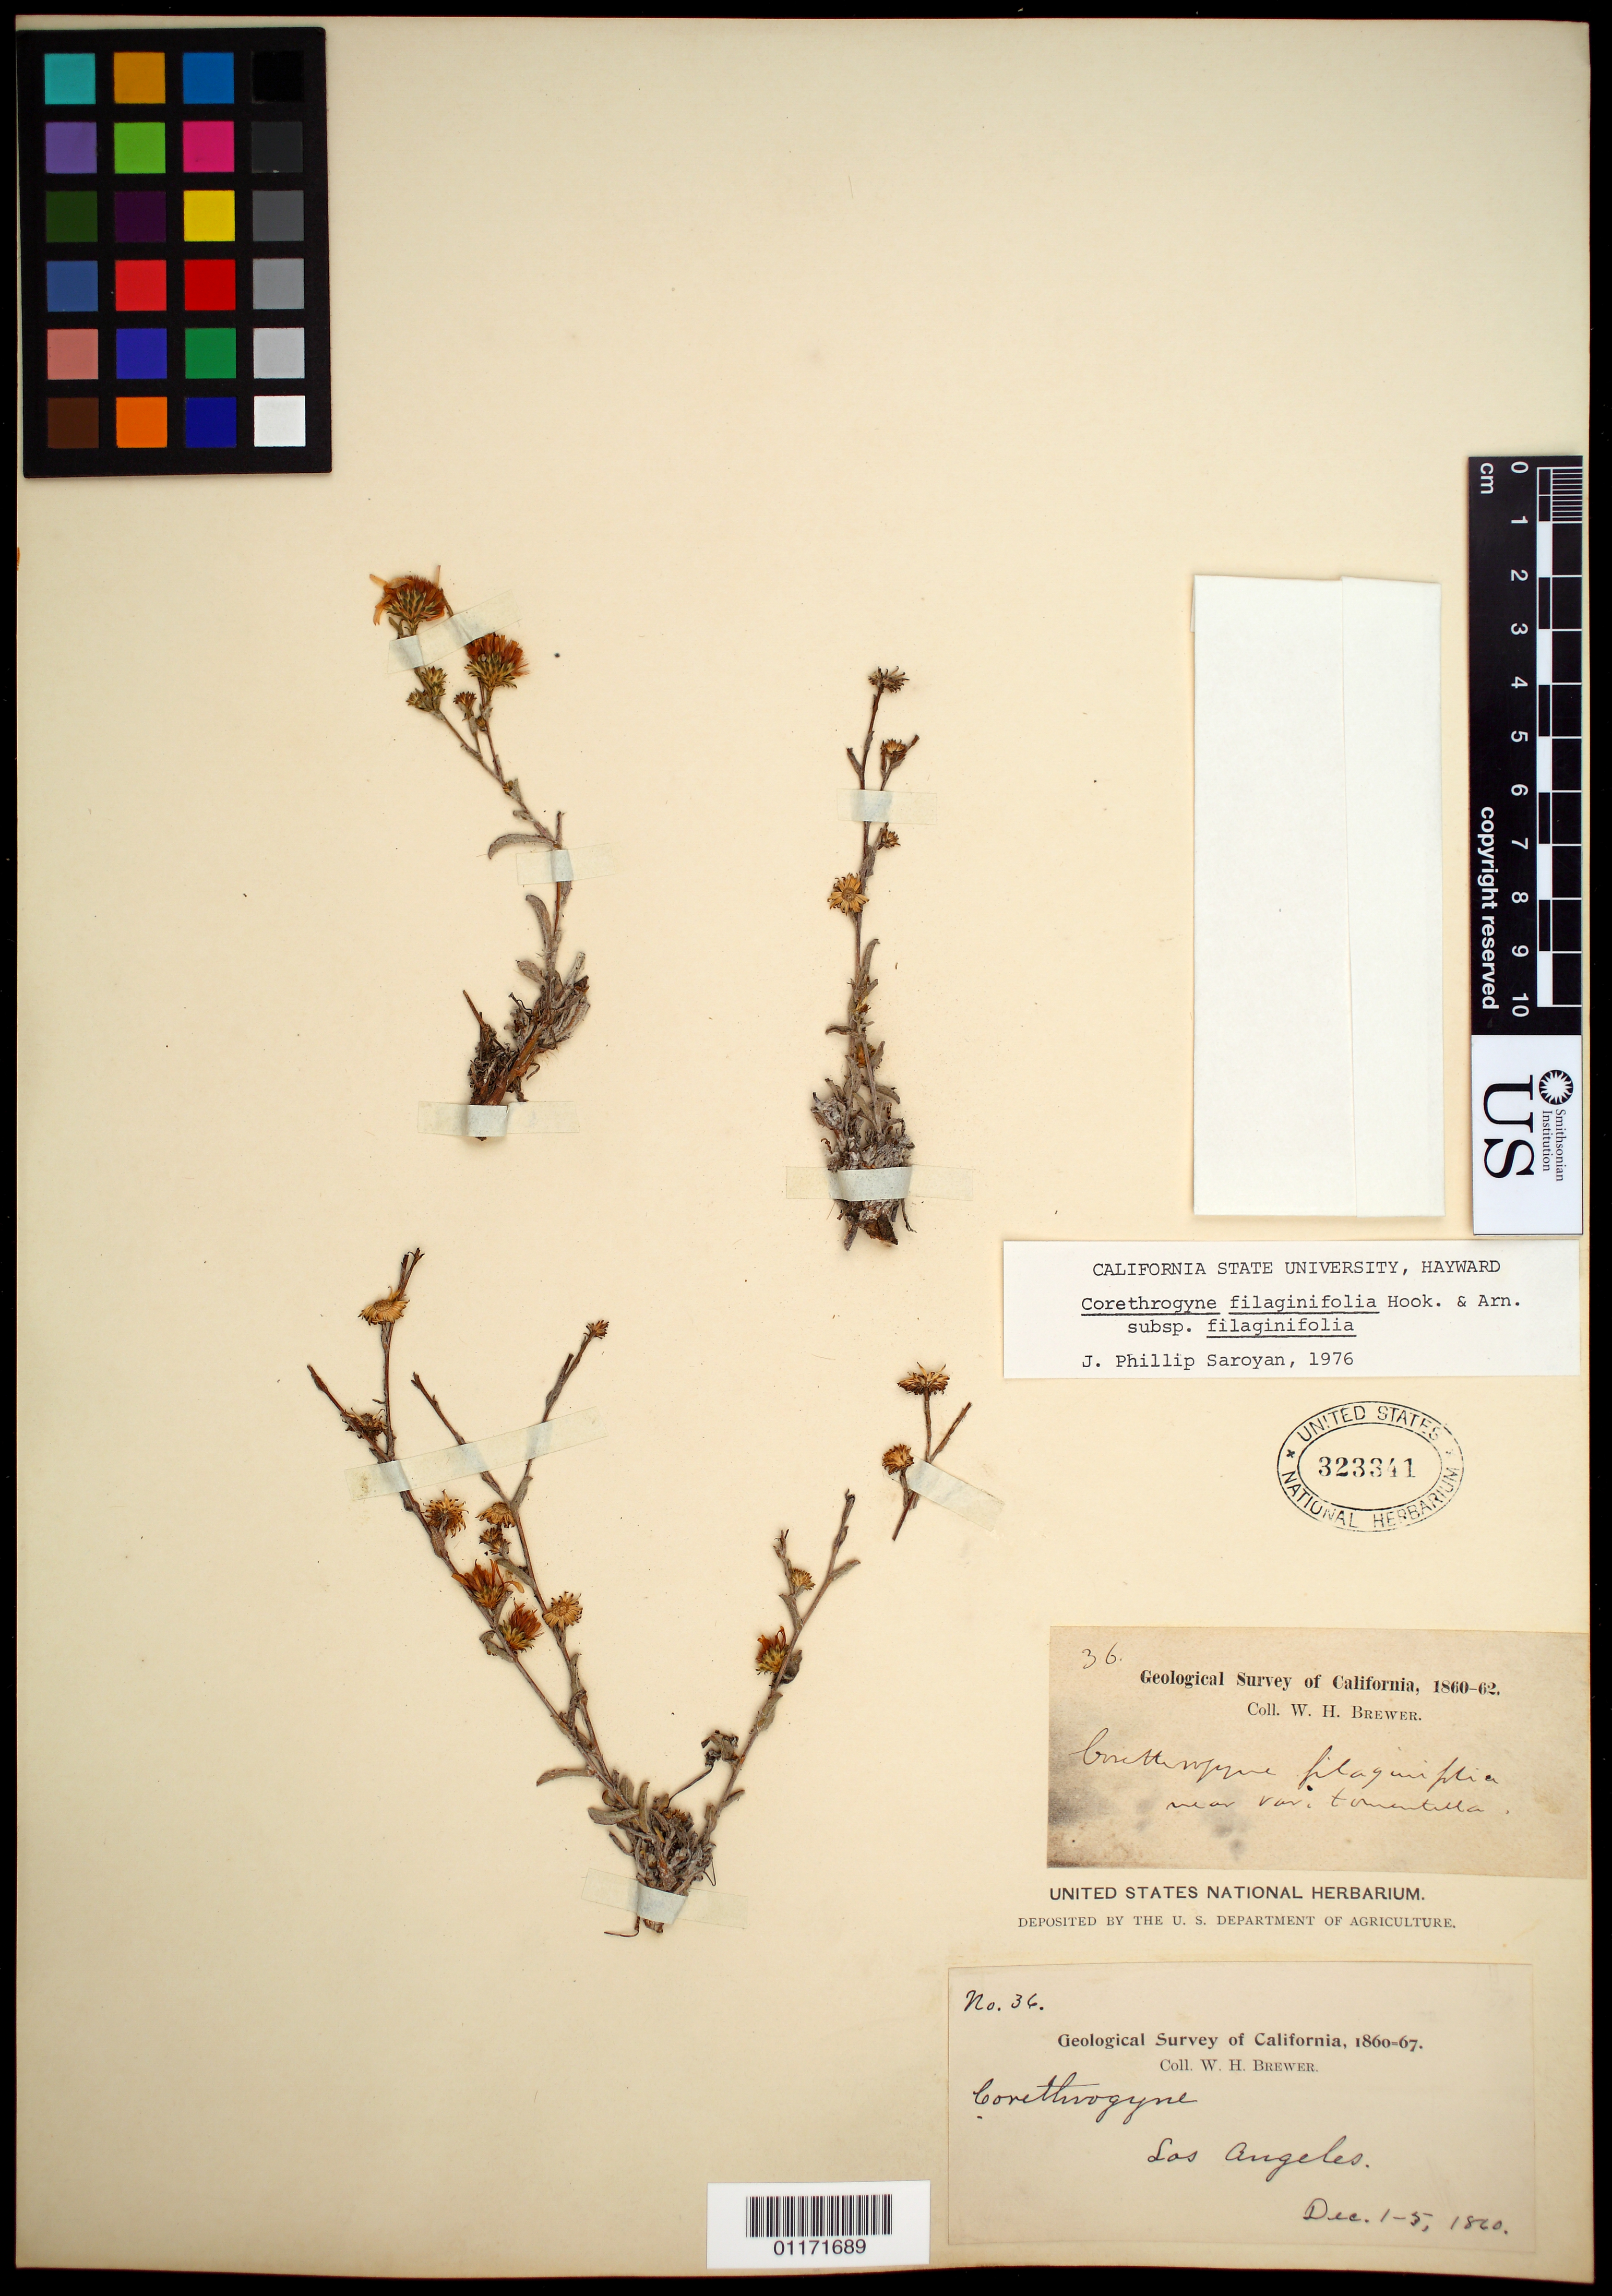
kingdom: Plantae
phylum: Tracheophyta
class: Magnoliopsida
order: Asterales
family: Asteraceae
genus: Corethrogyne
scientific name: Corethrogyne filaginifolia var. filaginifolia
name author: (Hook.) Nutt.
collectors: W. H. Brewer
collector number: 36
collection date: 1860-12-01/1860-12-05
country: United States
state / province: California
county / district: Los Angeles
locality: Los Angeles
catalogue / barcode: US 323341